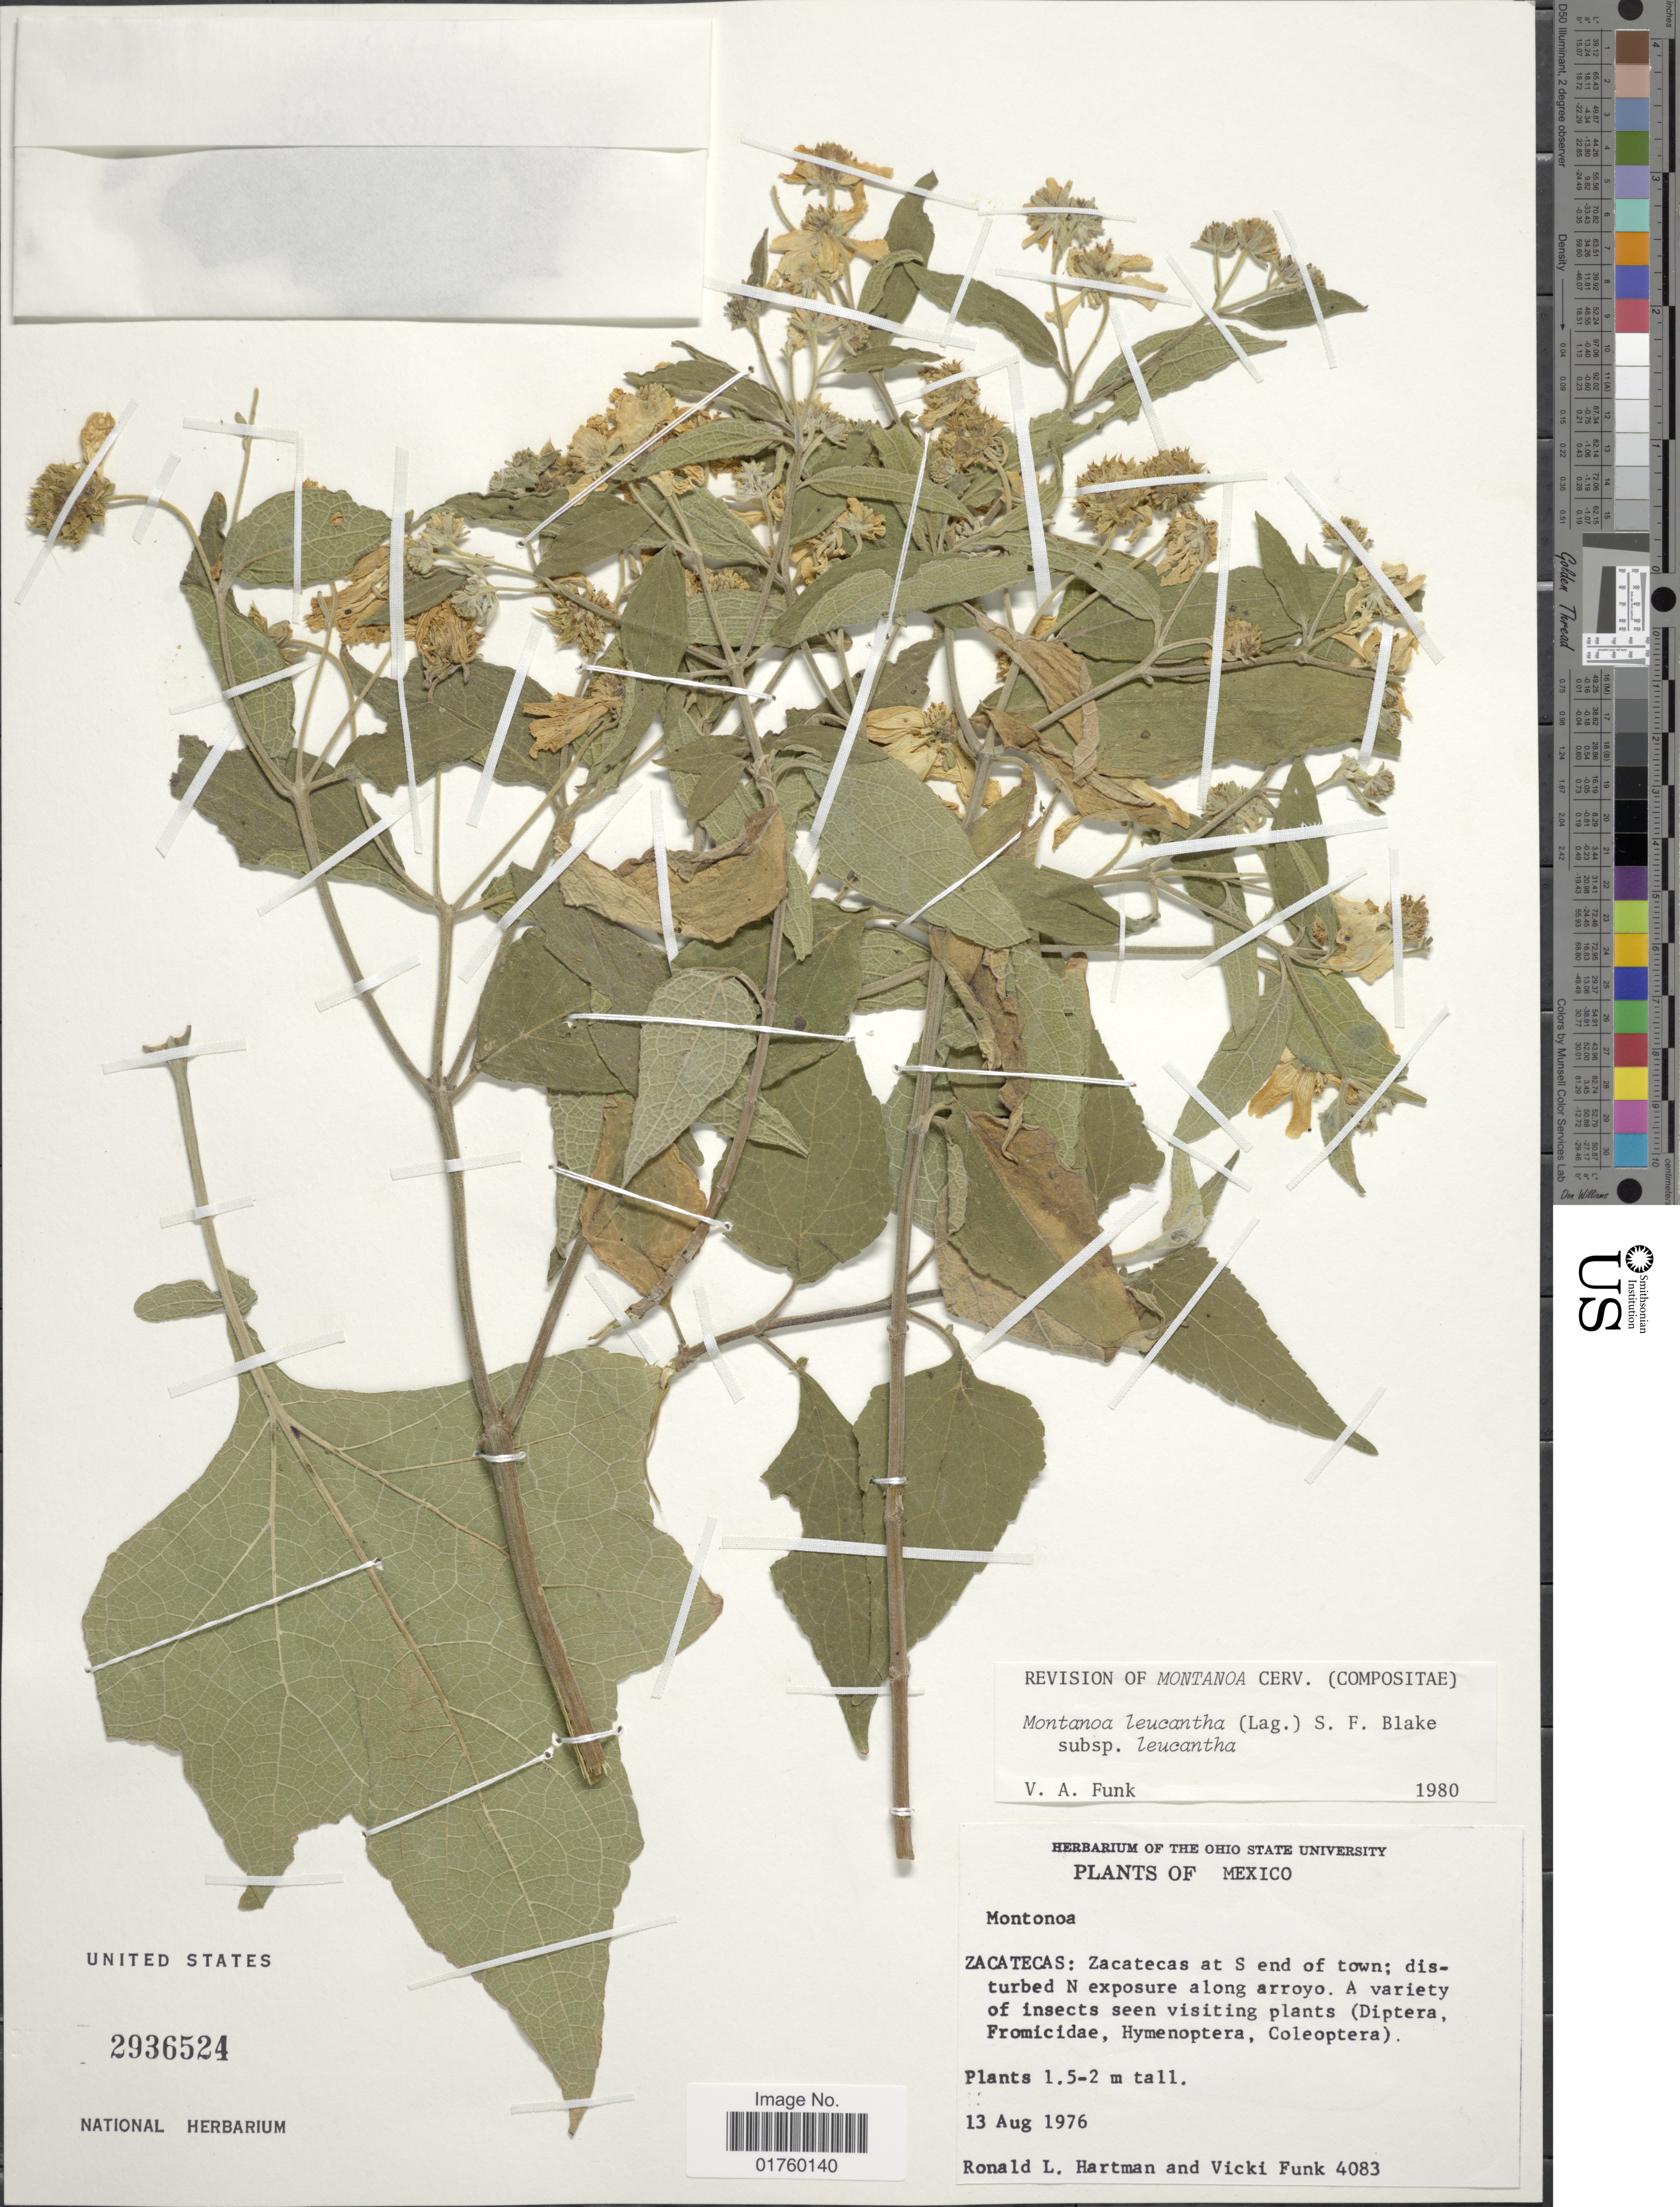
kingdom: Plantae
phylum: Tracheophyta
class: Magnoliopsida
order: Asterales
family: Asteraceae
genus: Montanoa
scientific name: Montanoa leucantha subsp. leucantha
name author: (Lag.) S.F. Blake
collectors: R. Hartman & V. Funk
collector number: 4083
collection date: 1976-08-13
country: Mexico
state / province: Zacatecas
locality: Zacatecas at S end of town; disturbed M exposure along Arroyo.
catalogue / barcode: US 2936524